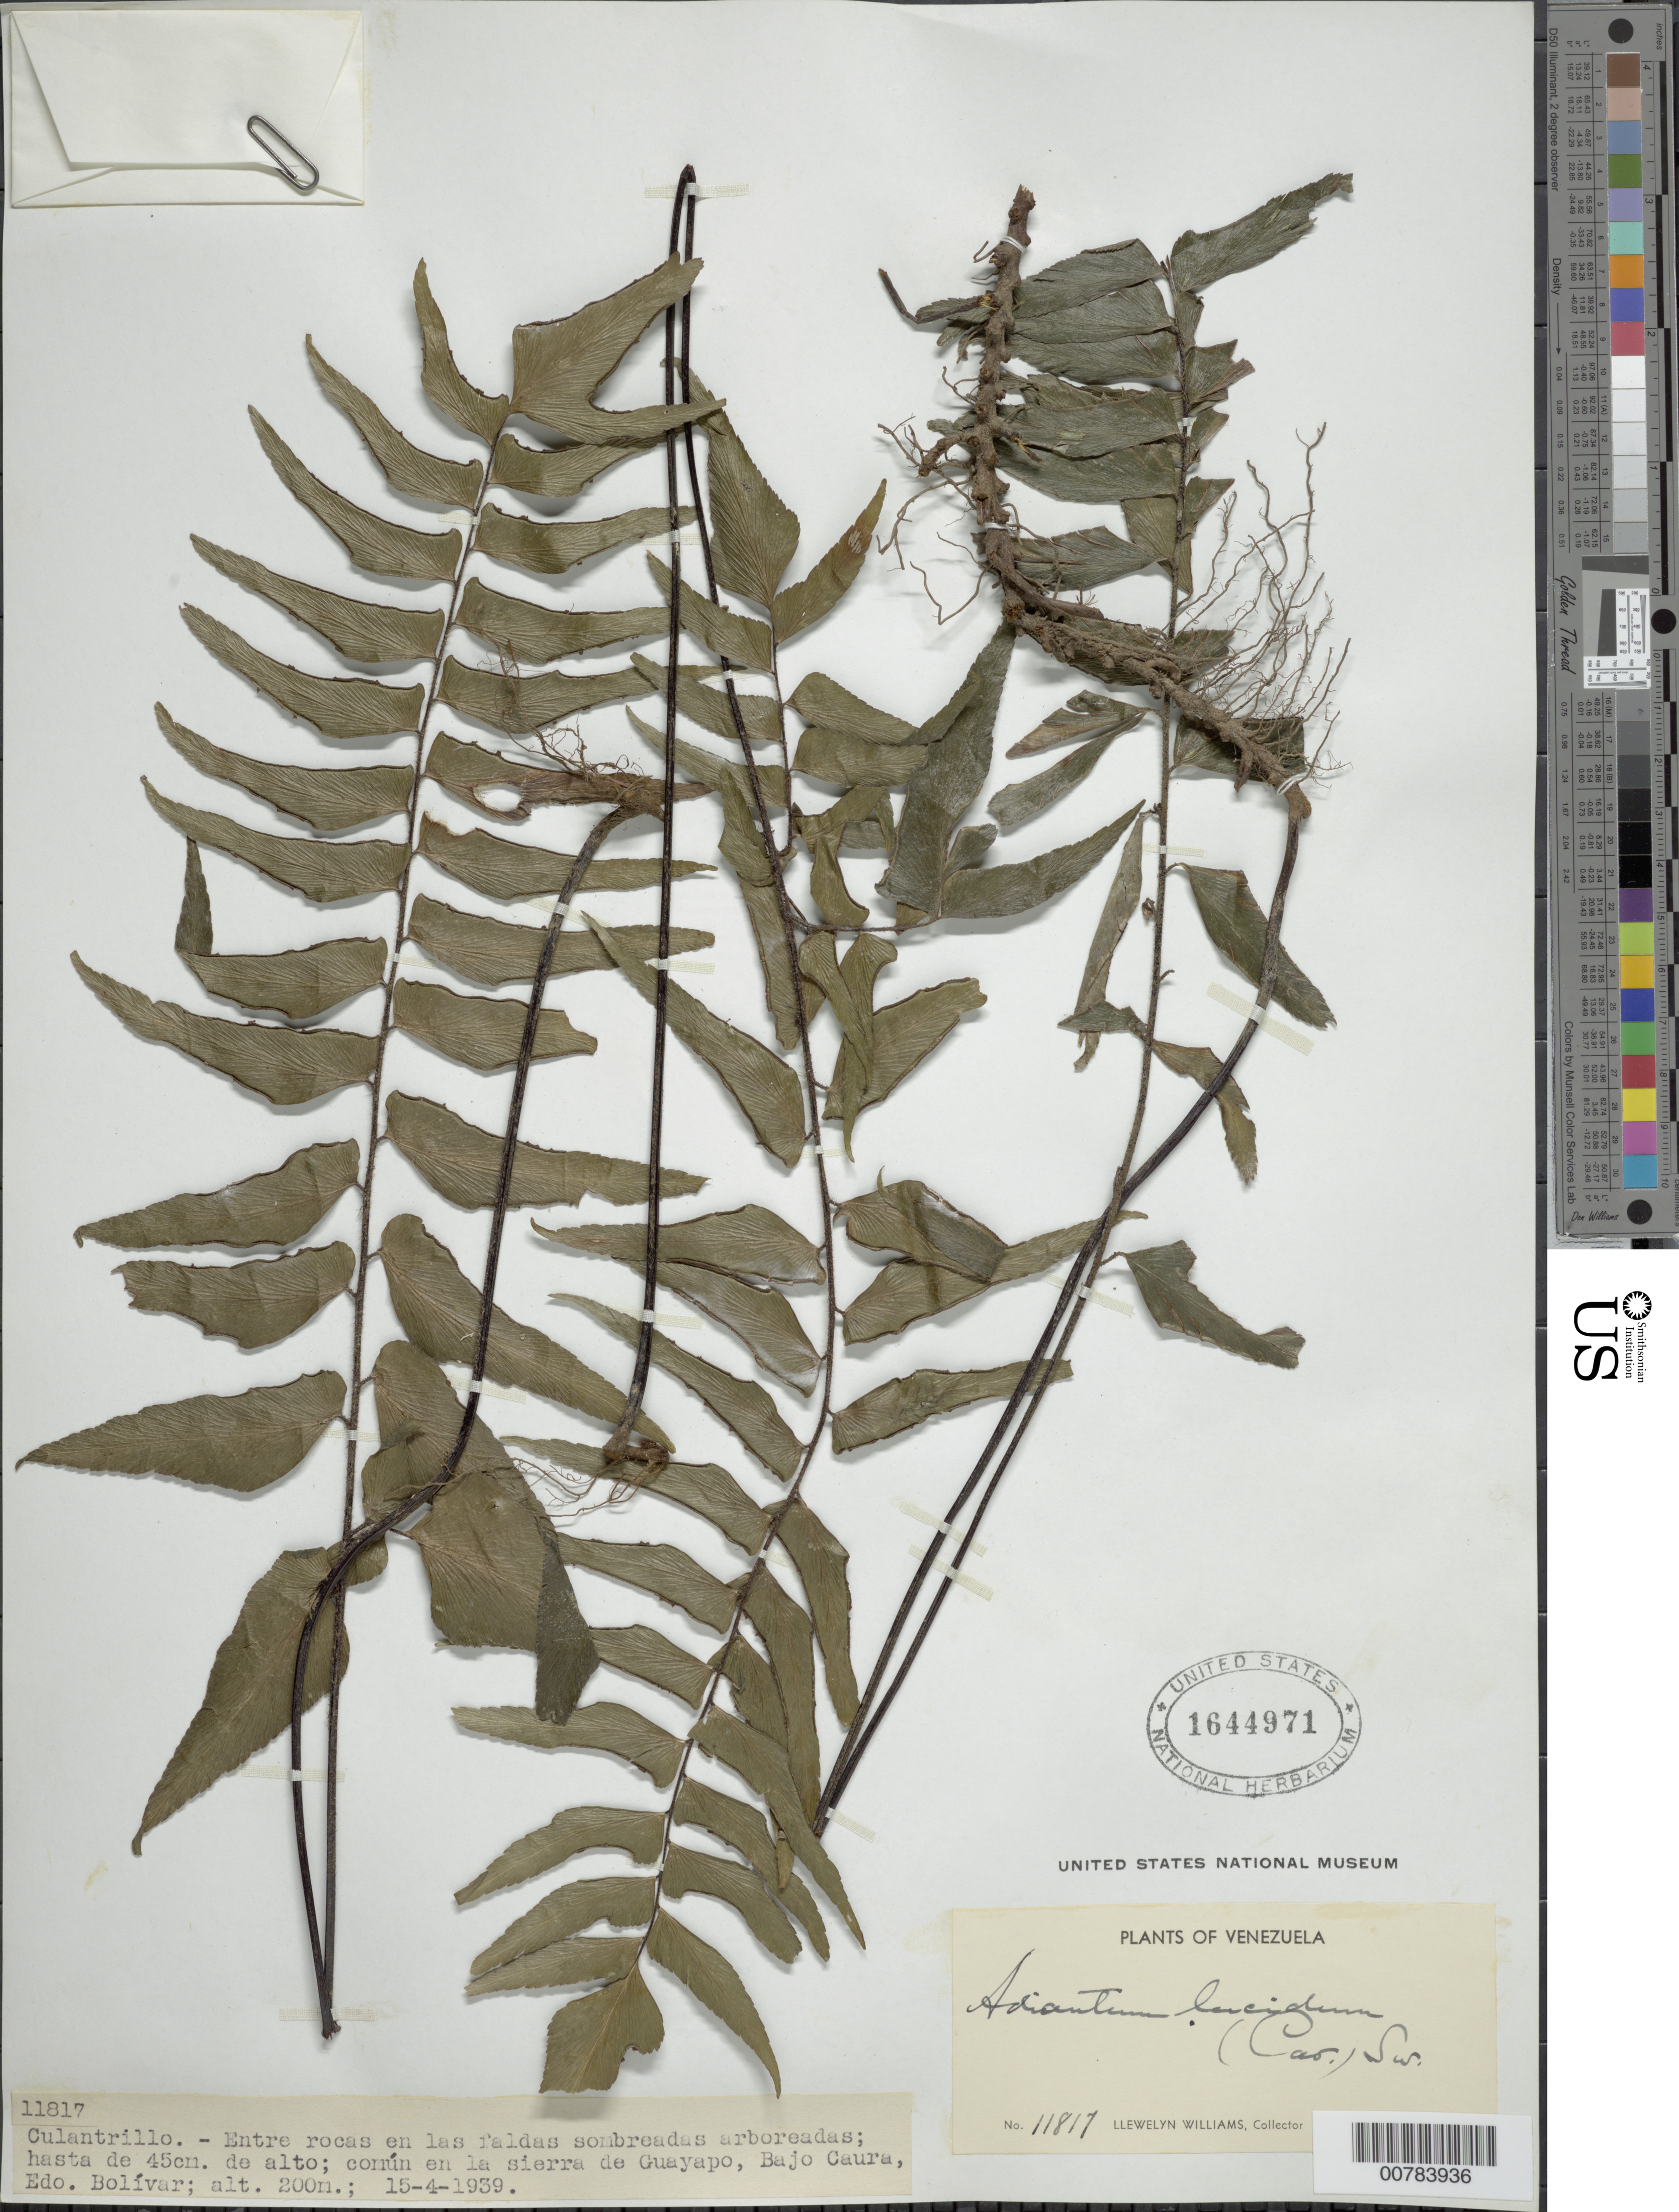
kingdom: Plantae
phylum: Tracheophyta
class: Polypodiopsida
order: Polypodiales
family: Pteridaceae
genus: Adiantum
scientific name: Adiantum lucidum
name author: (Cav.) Sw.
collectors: Ll. Williams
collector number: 11817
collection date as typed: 15-Apr-39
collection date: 1939-04-15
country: Venezuela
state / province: Bolívar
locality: El Morrocoy, Bajo Caura, Culantrillo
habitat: Entre rocas en las faldas sombreadas arboreadas;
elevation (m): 200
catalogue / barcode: US 1644971